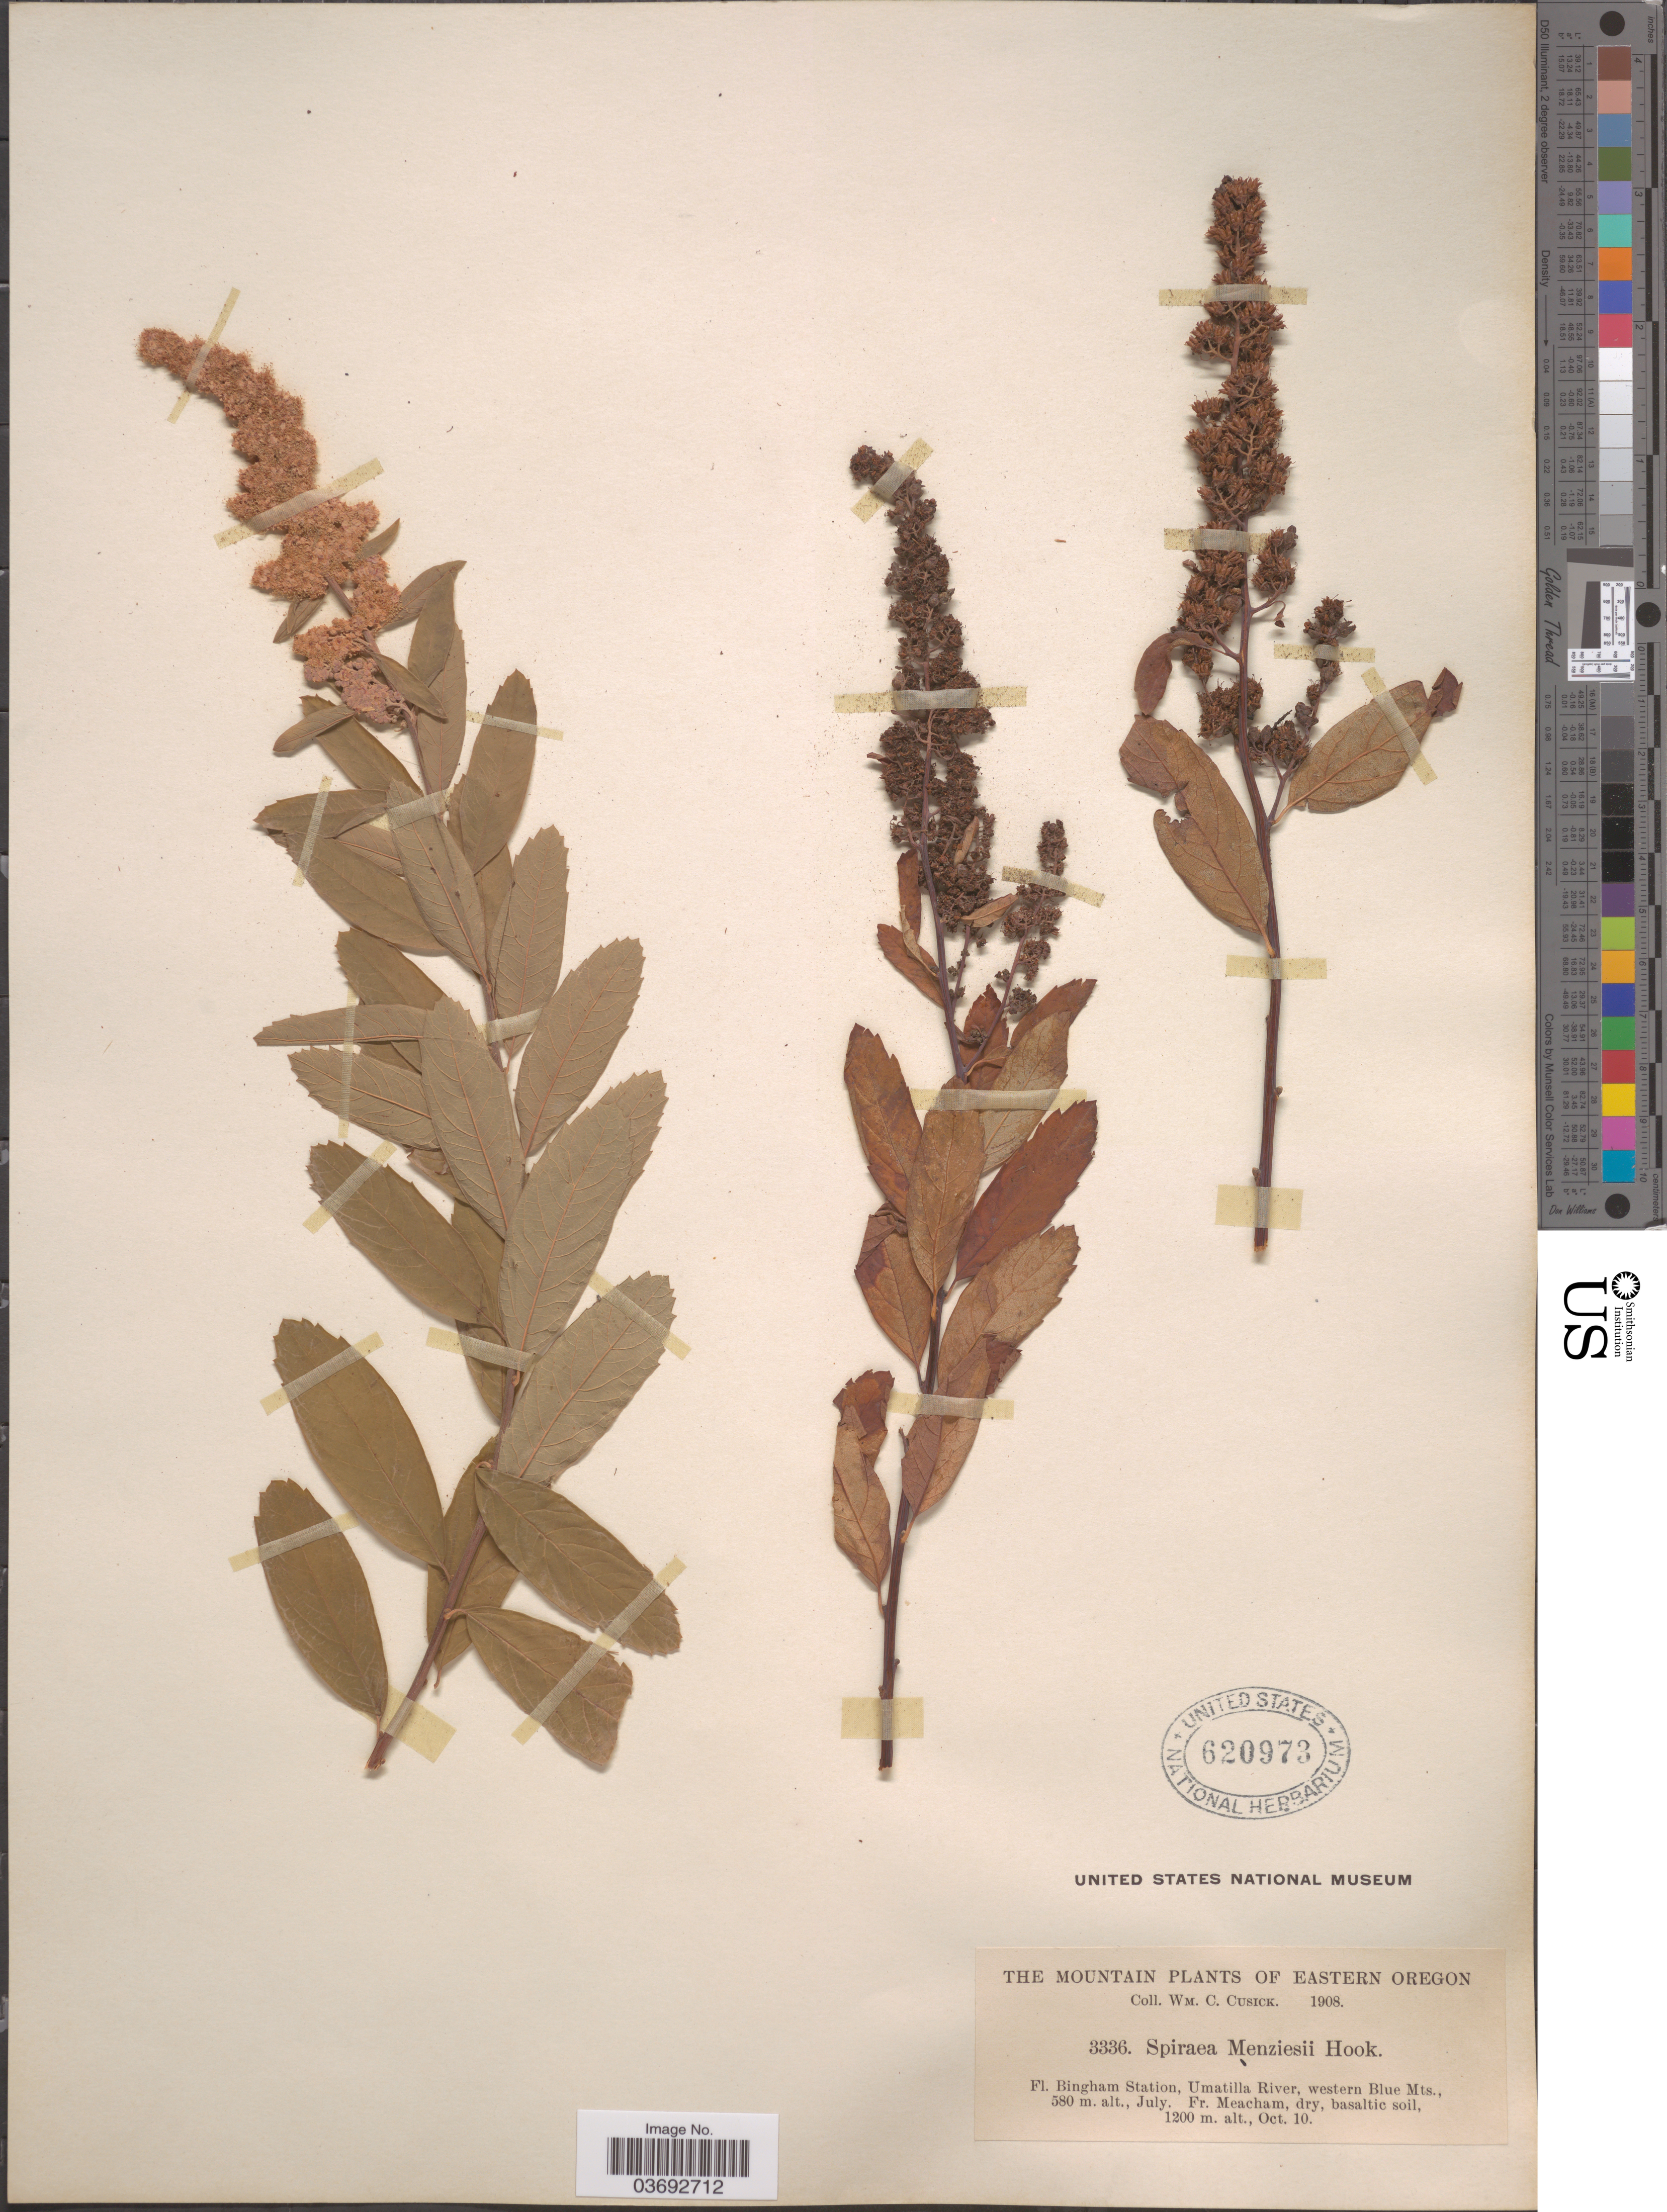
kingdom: Plantae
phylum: Tracheophyta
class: Magnoliopsida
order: Rosales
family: Rosaceae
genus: Spiraea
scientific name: Spiraea menziesii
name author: Hook.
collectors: W. C. Cusick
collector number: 3336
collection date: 1908-07/1908-10-10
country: United States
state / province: Oregon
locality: The Mountain. Eastern Oregon. Fl. Bingham Station, Umatilla River, western Blue Mts. Fr. Meacham.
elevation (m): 580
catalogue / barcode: US 620973